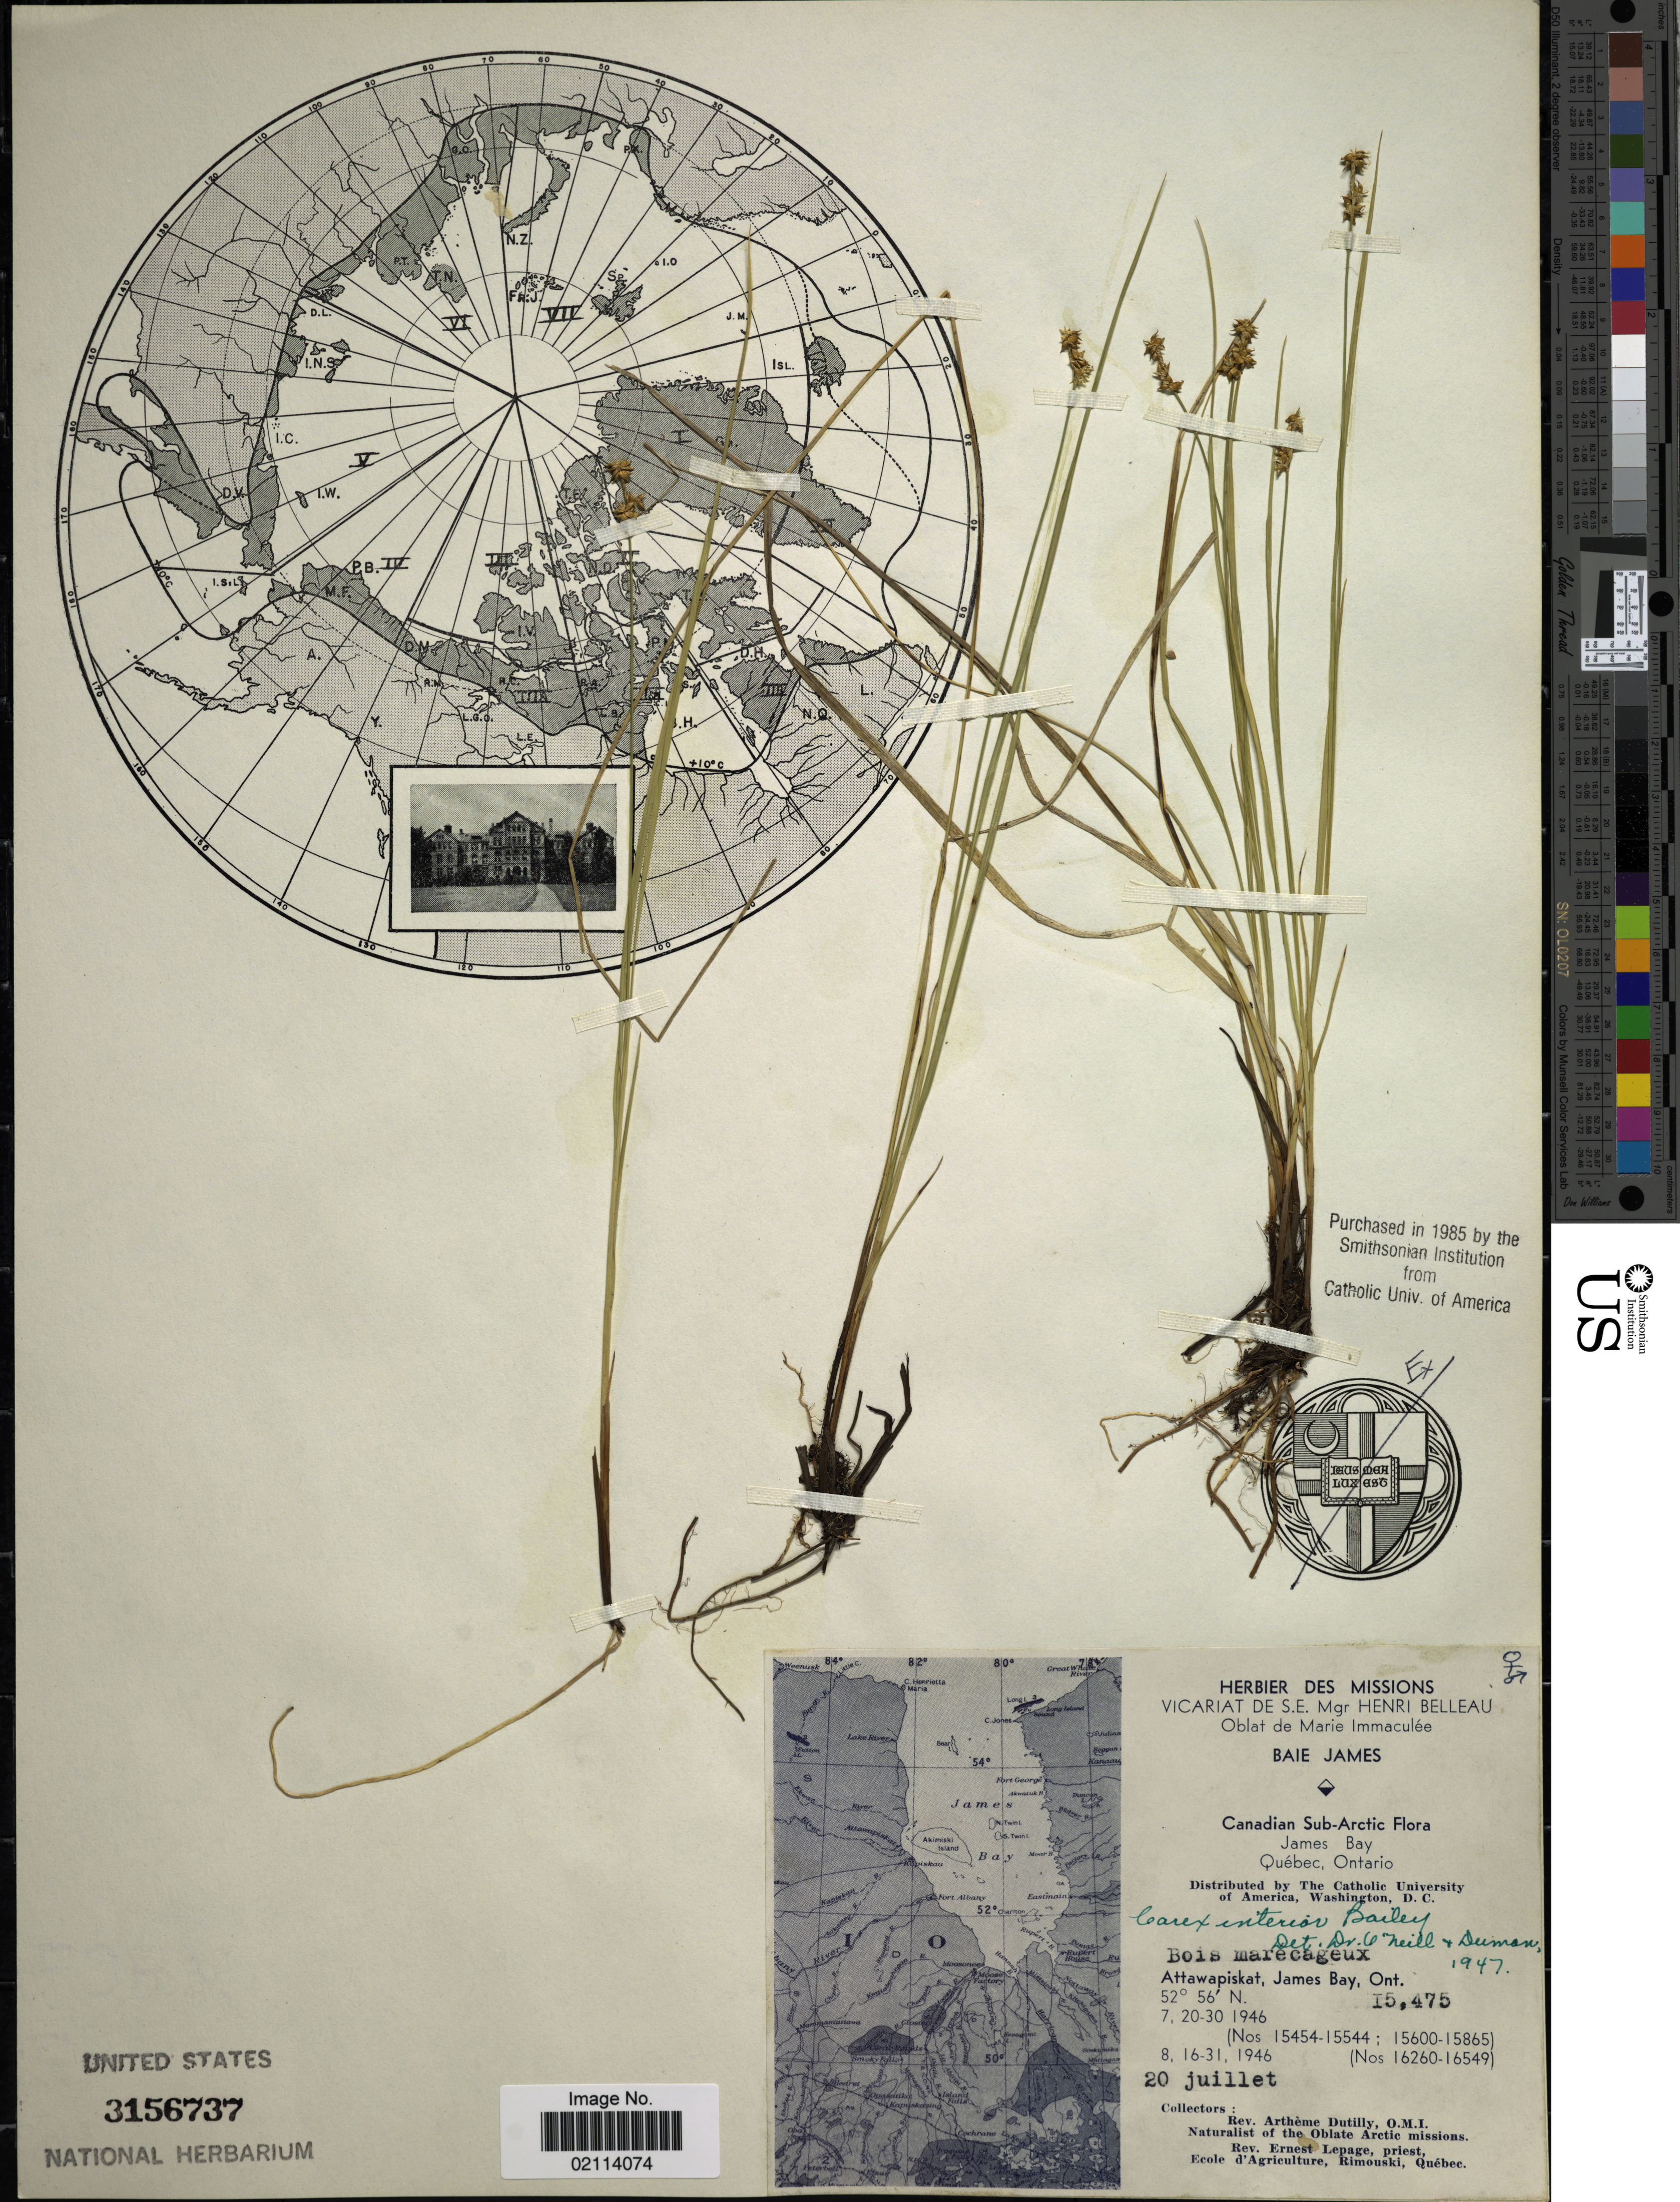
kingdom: Plantae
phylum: Tracheophyta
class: Liliopsida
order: Poales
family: Cyperaceae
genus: Carex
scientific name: Carex interior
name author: L.H. Bailey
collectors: A. Dutilly & E. Lepage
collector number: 15475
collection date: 1946-07-20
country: Canada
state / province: Ontario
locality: Canadian Sub-Arctic, James Bay, Quebes, Attawapiskat, bois marecageux.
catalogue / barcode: US 3156737